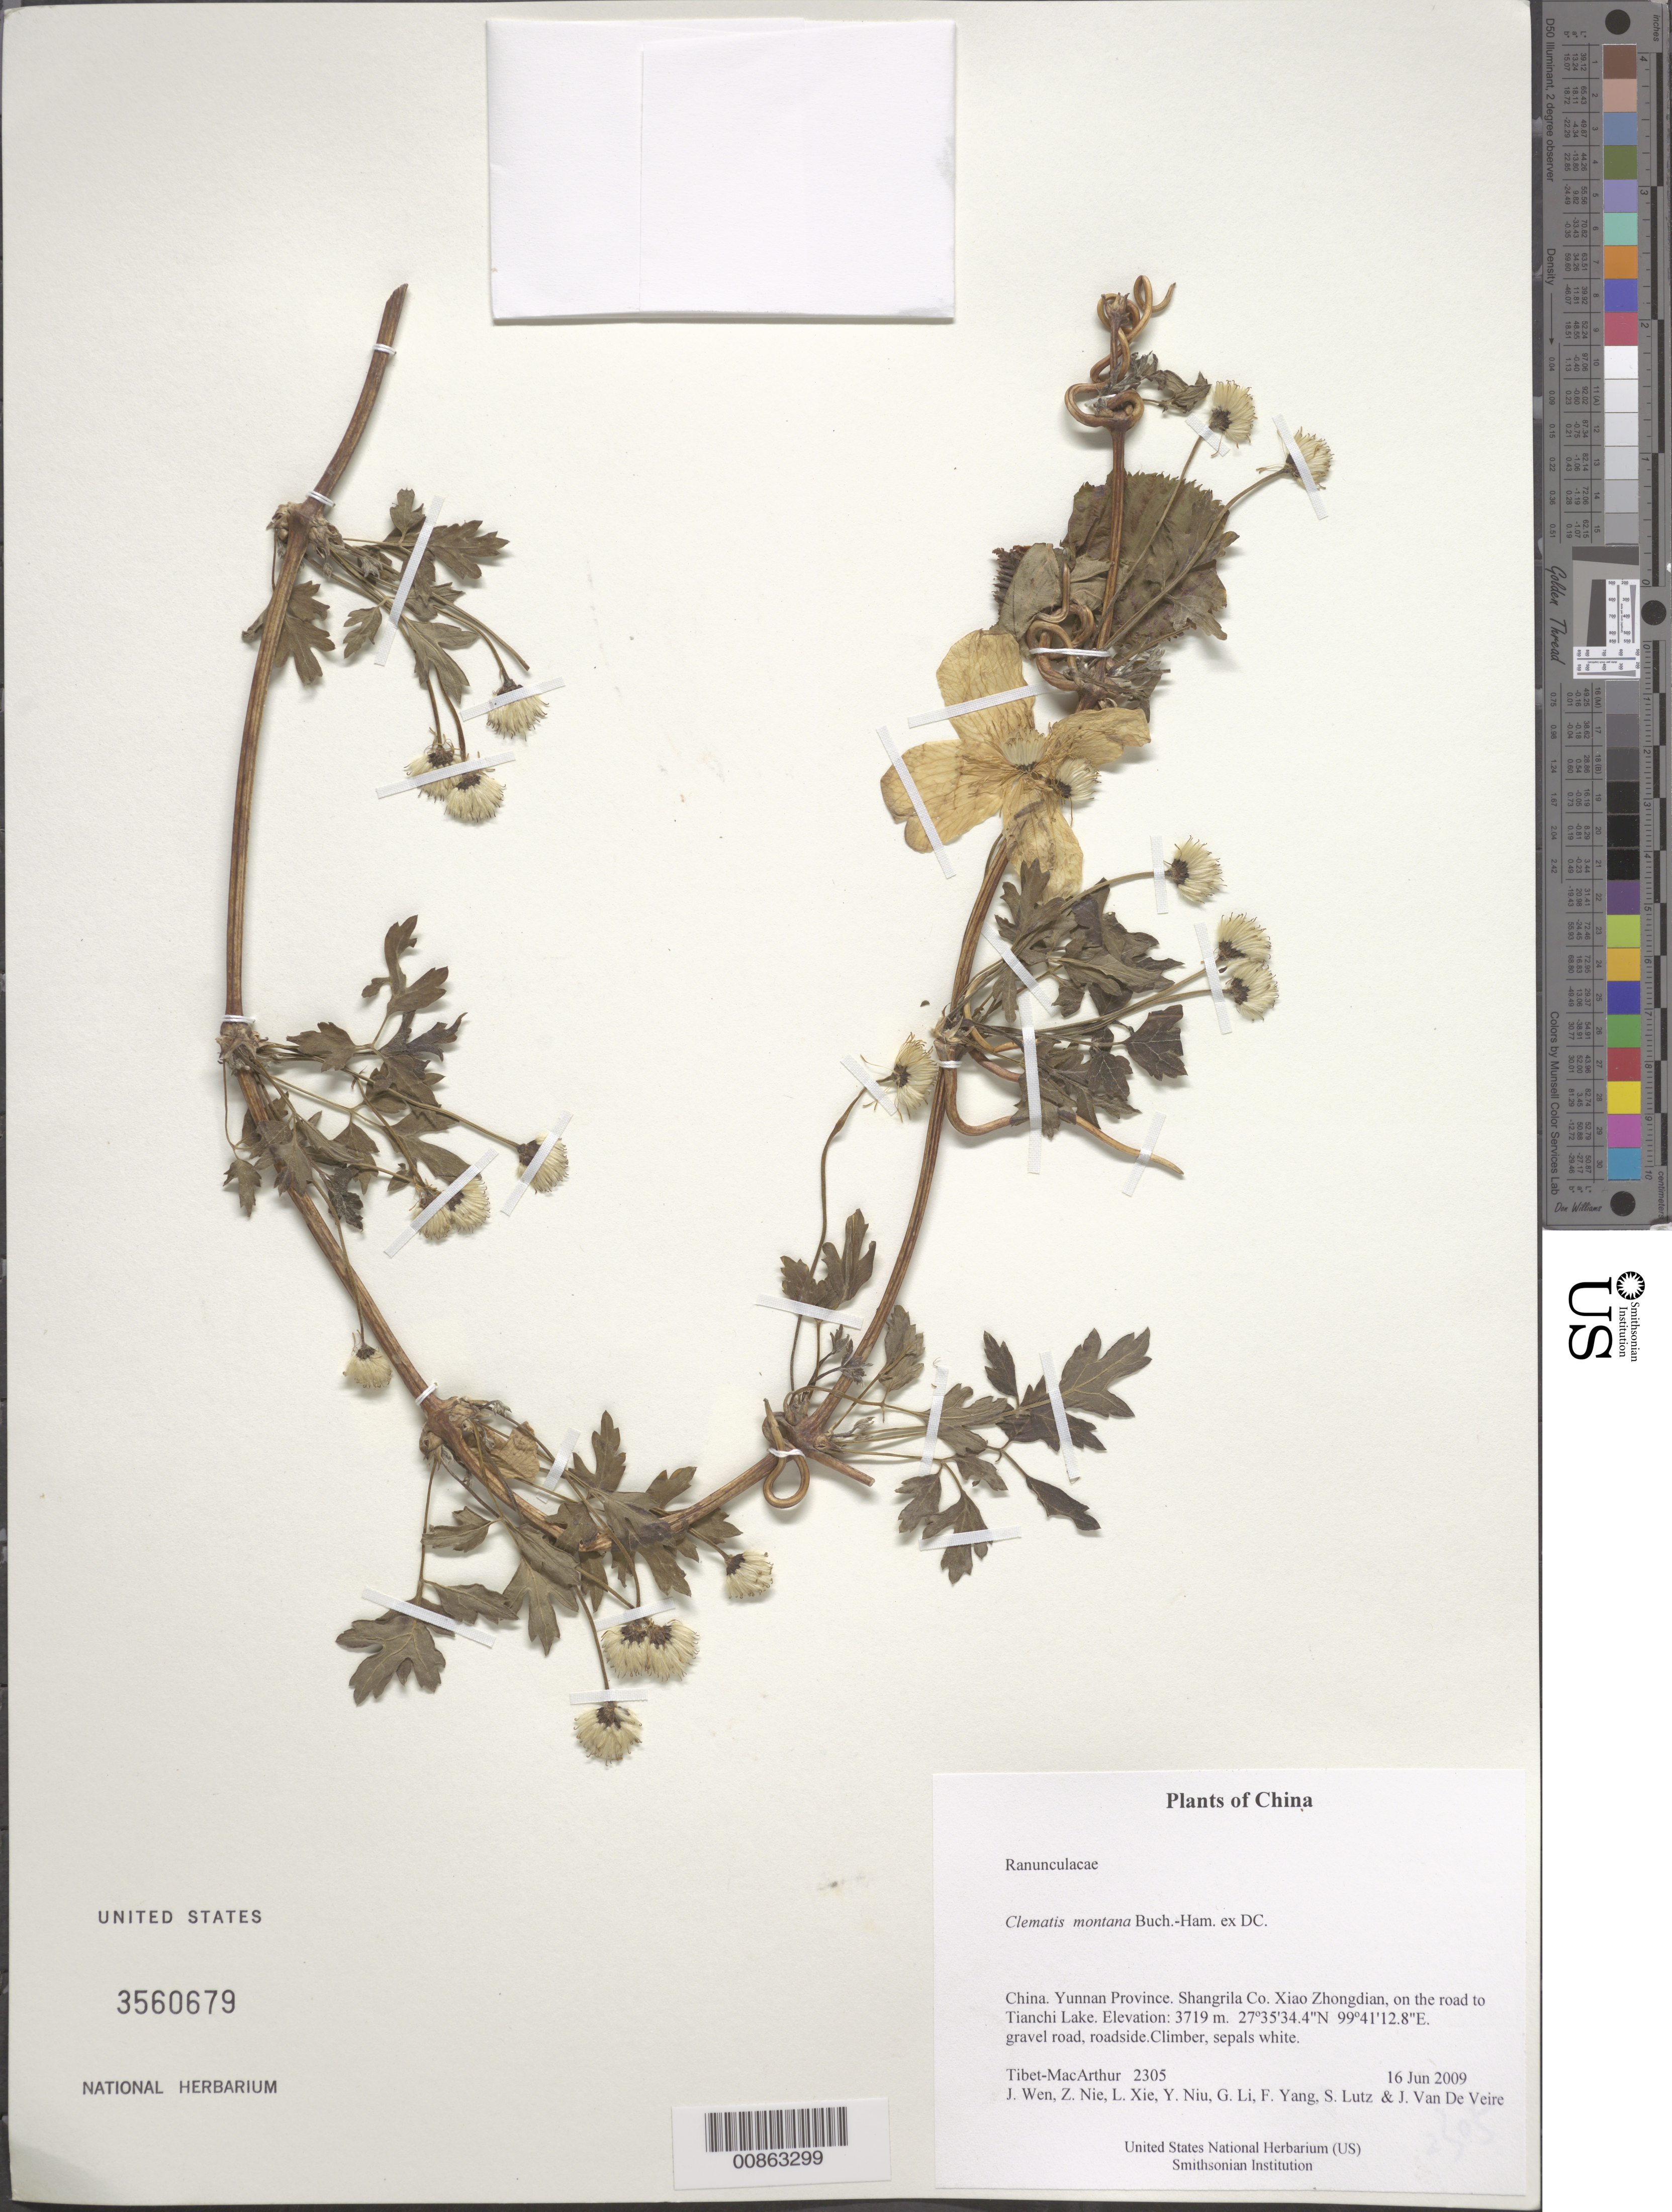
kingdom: Plantae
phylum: Tracheophyta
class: Magnoliopsida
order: Ranunculales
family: Ranunculaceae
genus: Clematis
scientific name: Clematis montana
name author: Buch.-Ham. ex DC.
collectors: Tibet-MacArthur, J. Wen, Z. Nie, L. Xie, Y. Niu, G. Li, F. Yang, S. Lutz & J. Van De Veire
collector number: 2305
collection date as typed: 16 Jun 2009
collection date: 2009-06-16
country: China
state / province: Yunnan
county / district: Shangrila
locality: Xiao Zhongdian, on the road to Tianchi Lake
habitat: gravel road, roadside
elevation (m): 3719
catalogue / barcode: US 3560679